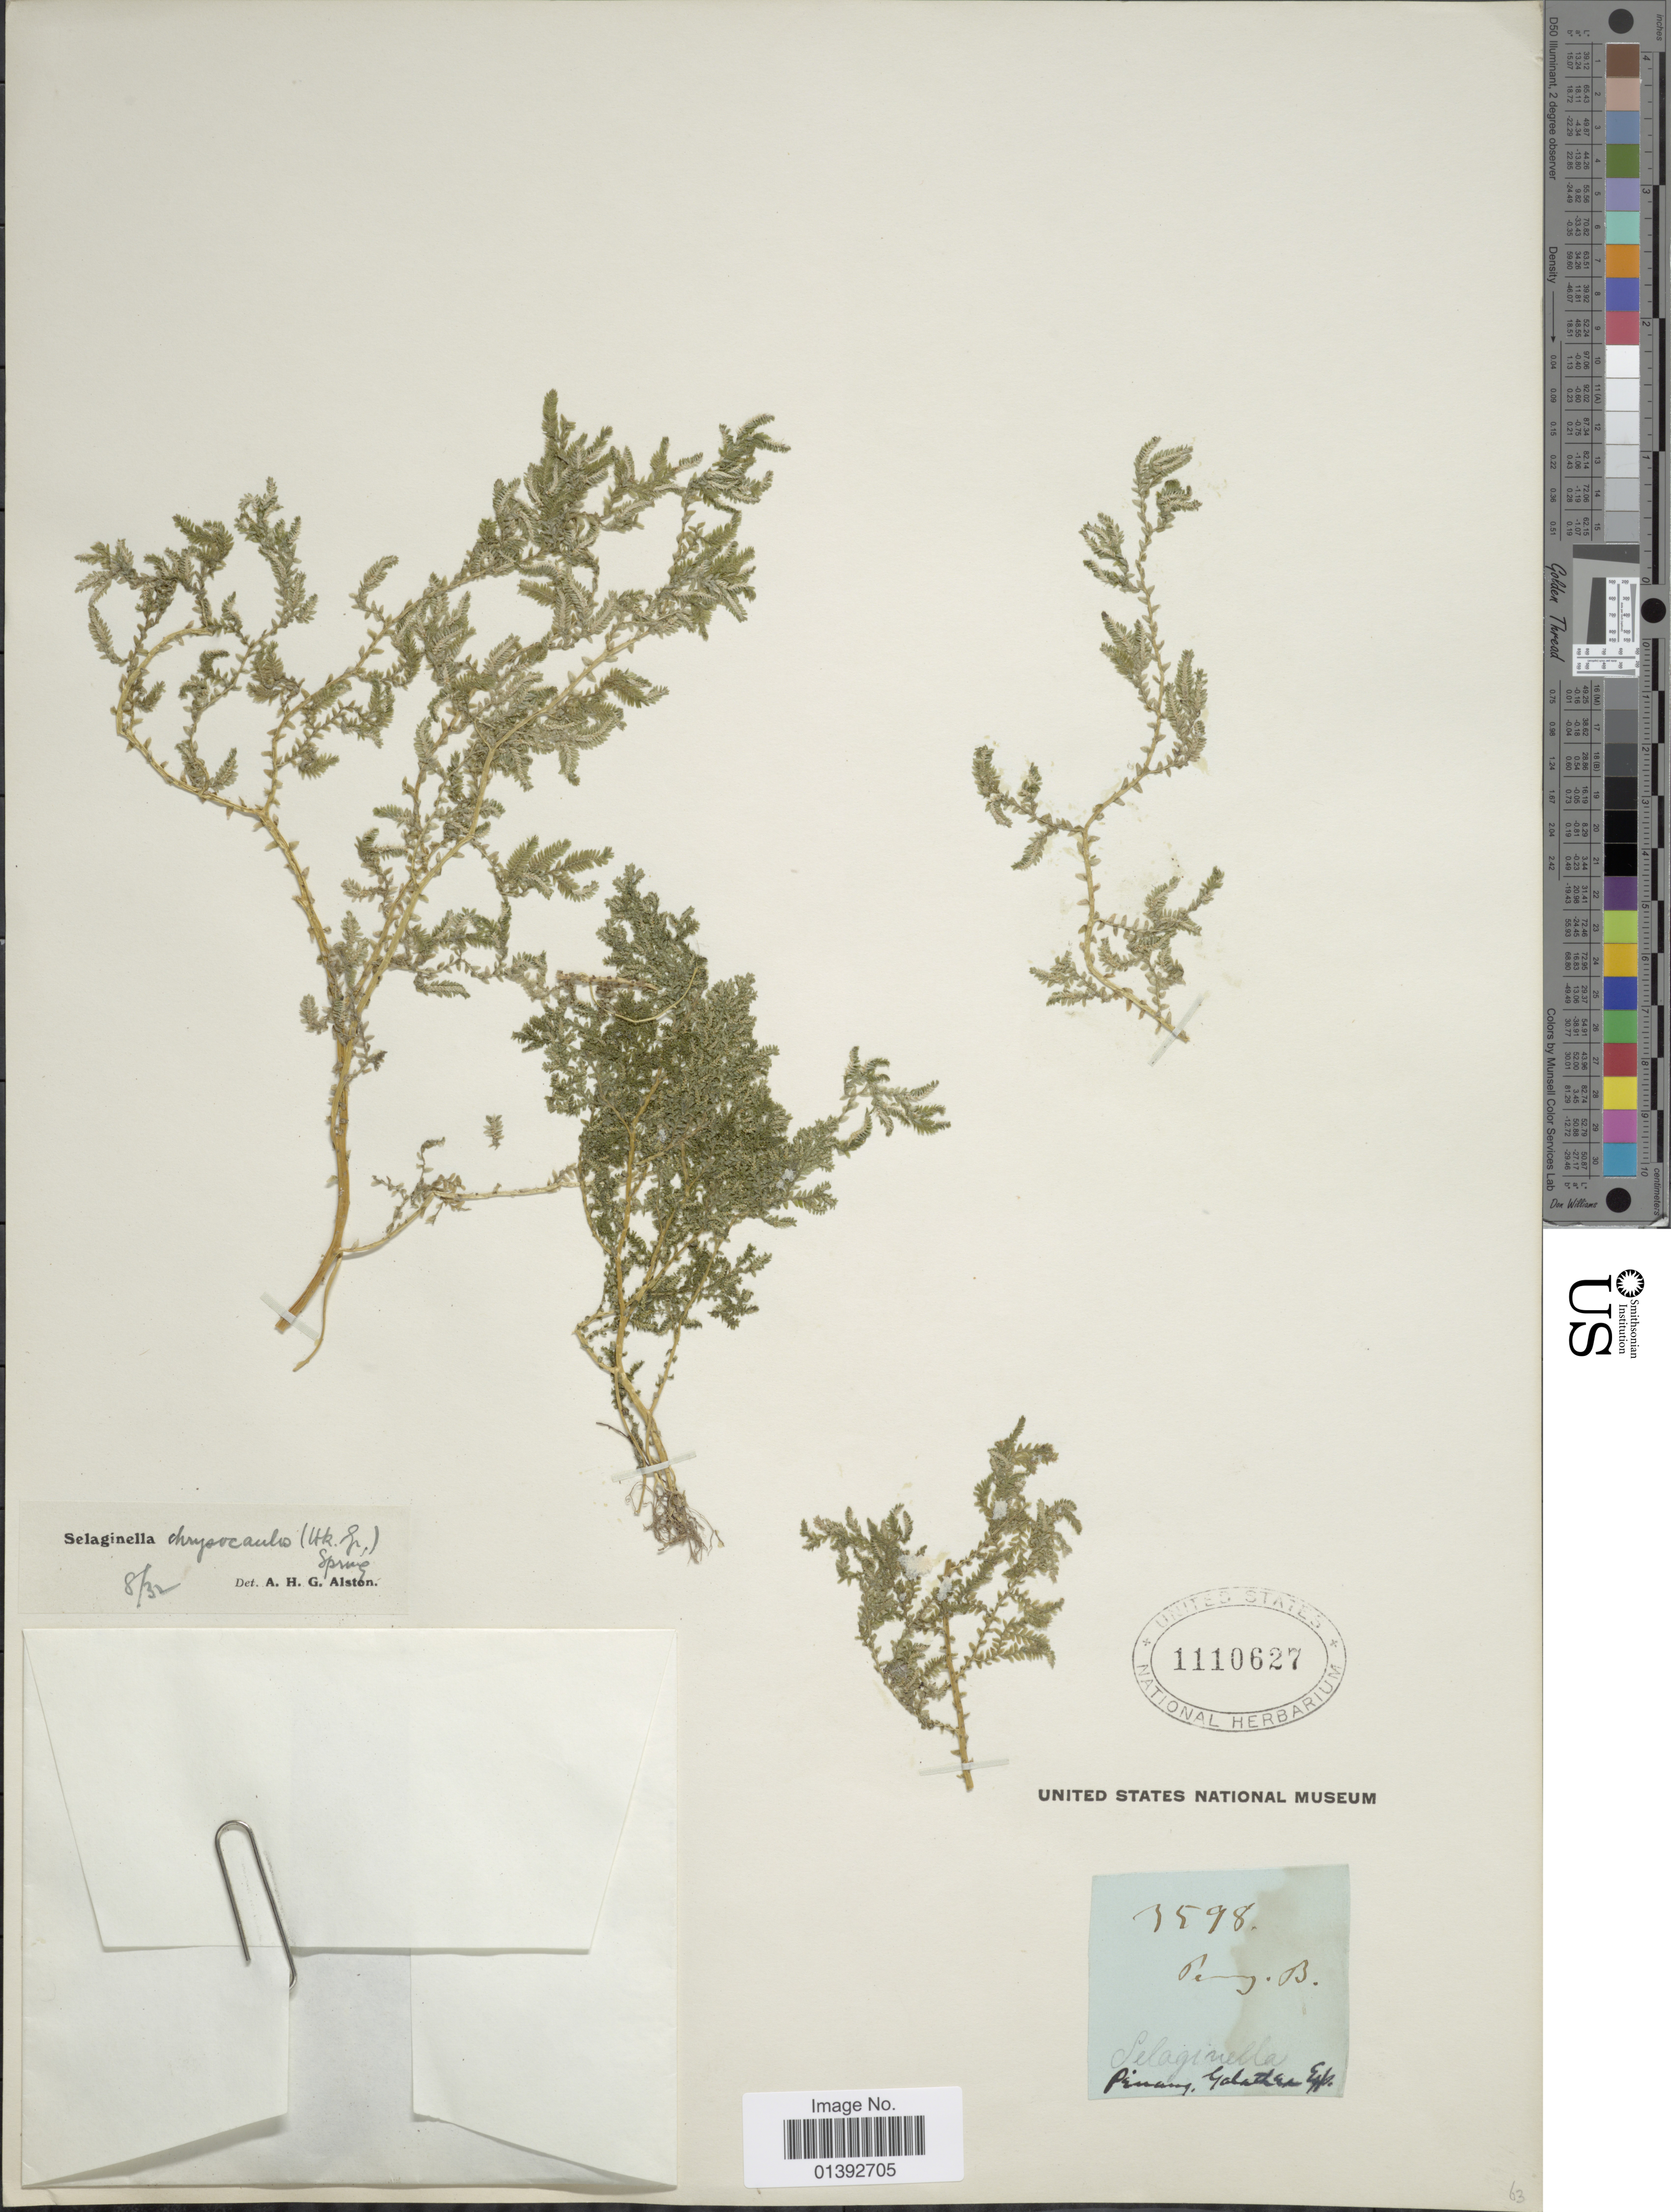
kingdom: Plantae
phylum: Tracheophyta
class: Lycopodiopsida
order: Selaginellales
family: Selaginellaceae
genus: Selaginella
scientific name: Selaginella chrysocaulos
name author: (Hook. & Grev.) Spring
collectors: Galathea Expedition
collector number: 3598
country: Malaysia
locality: Penang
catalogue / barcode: US 1110627